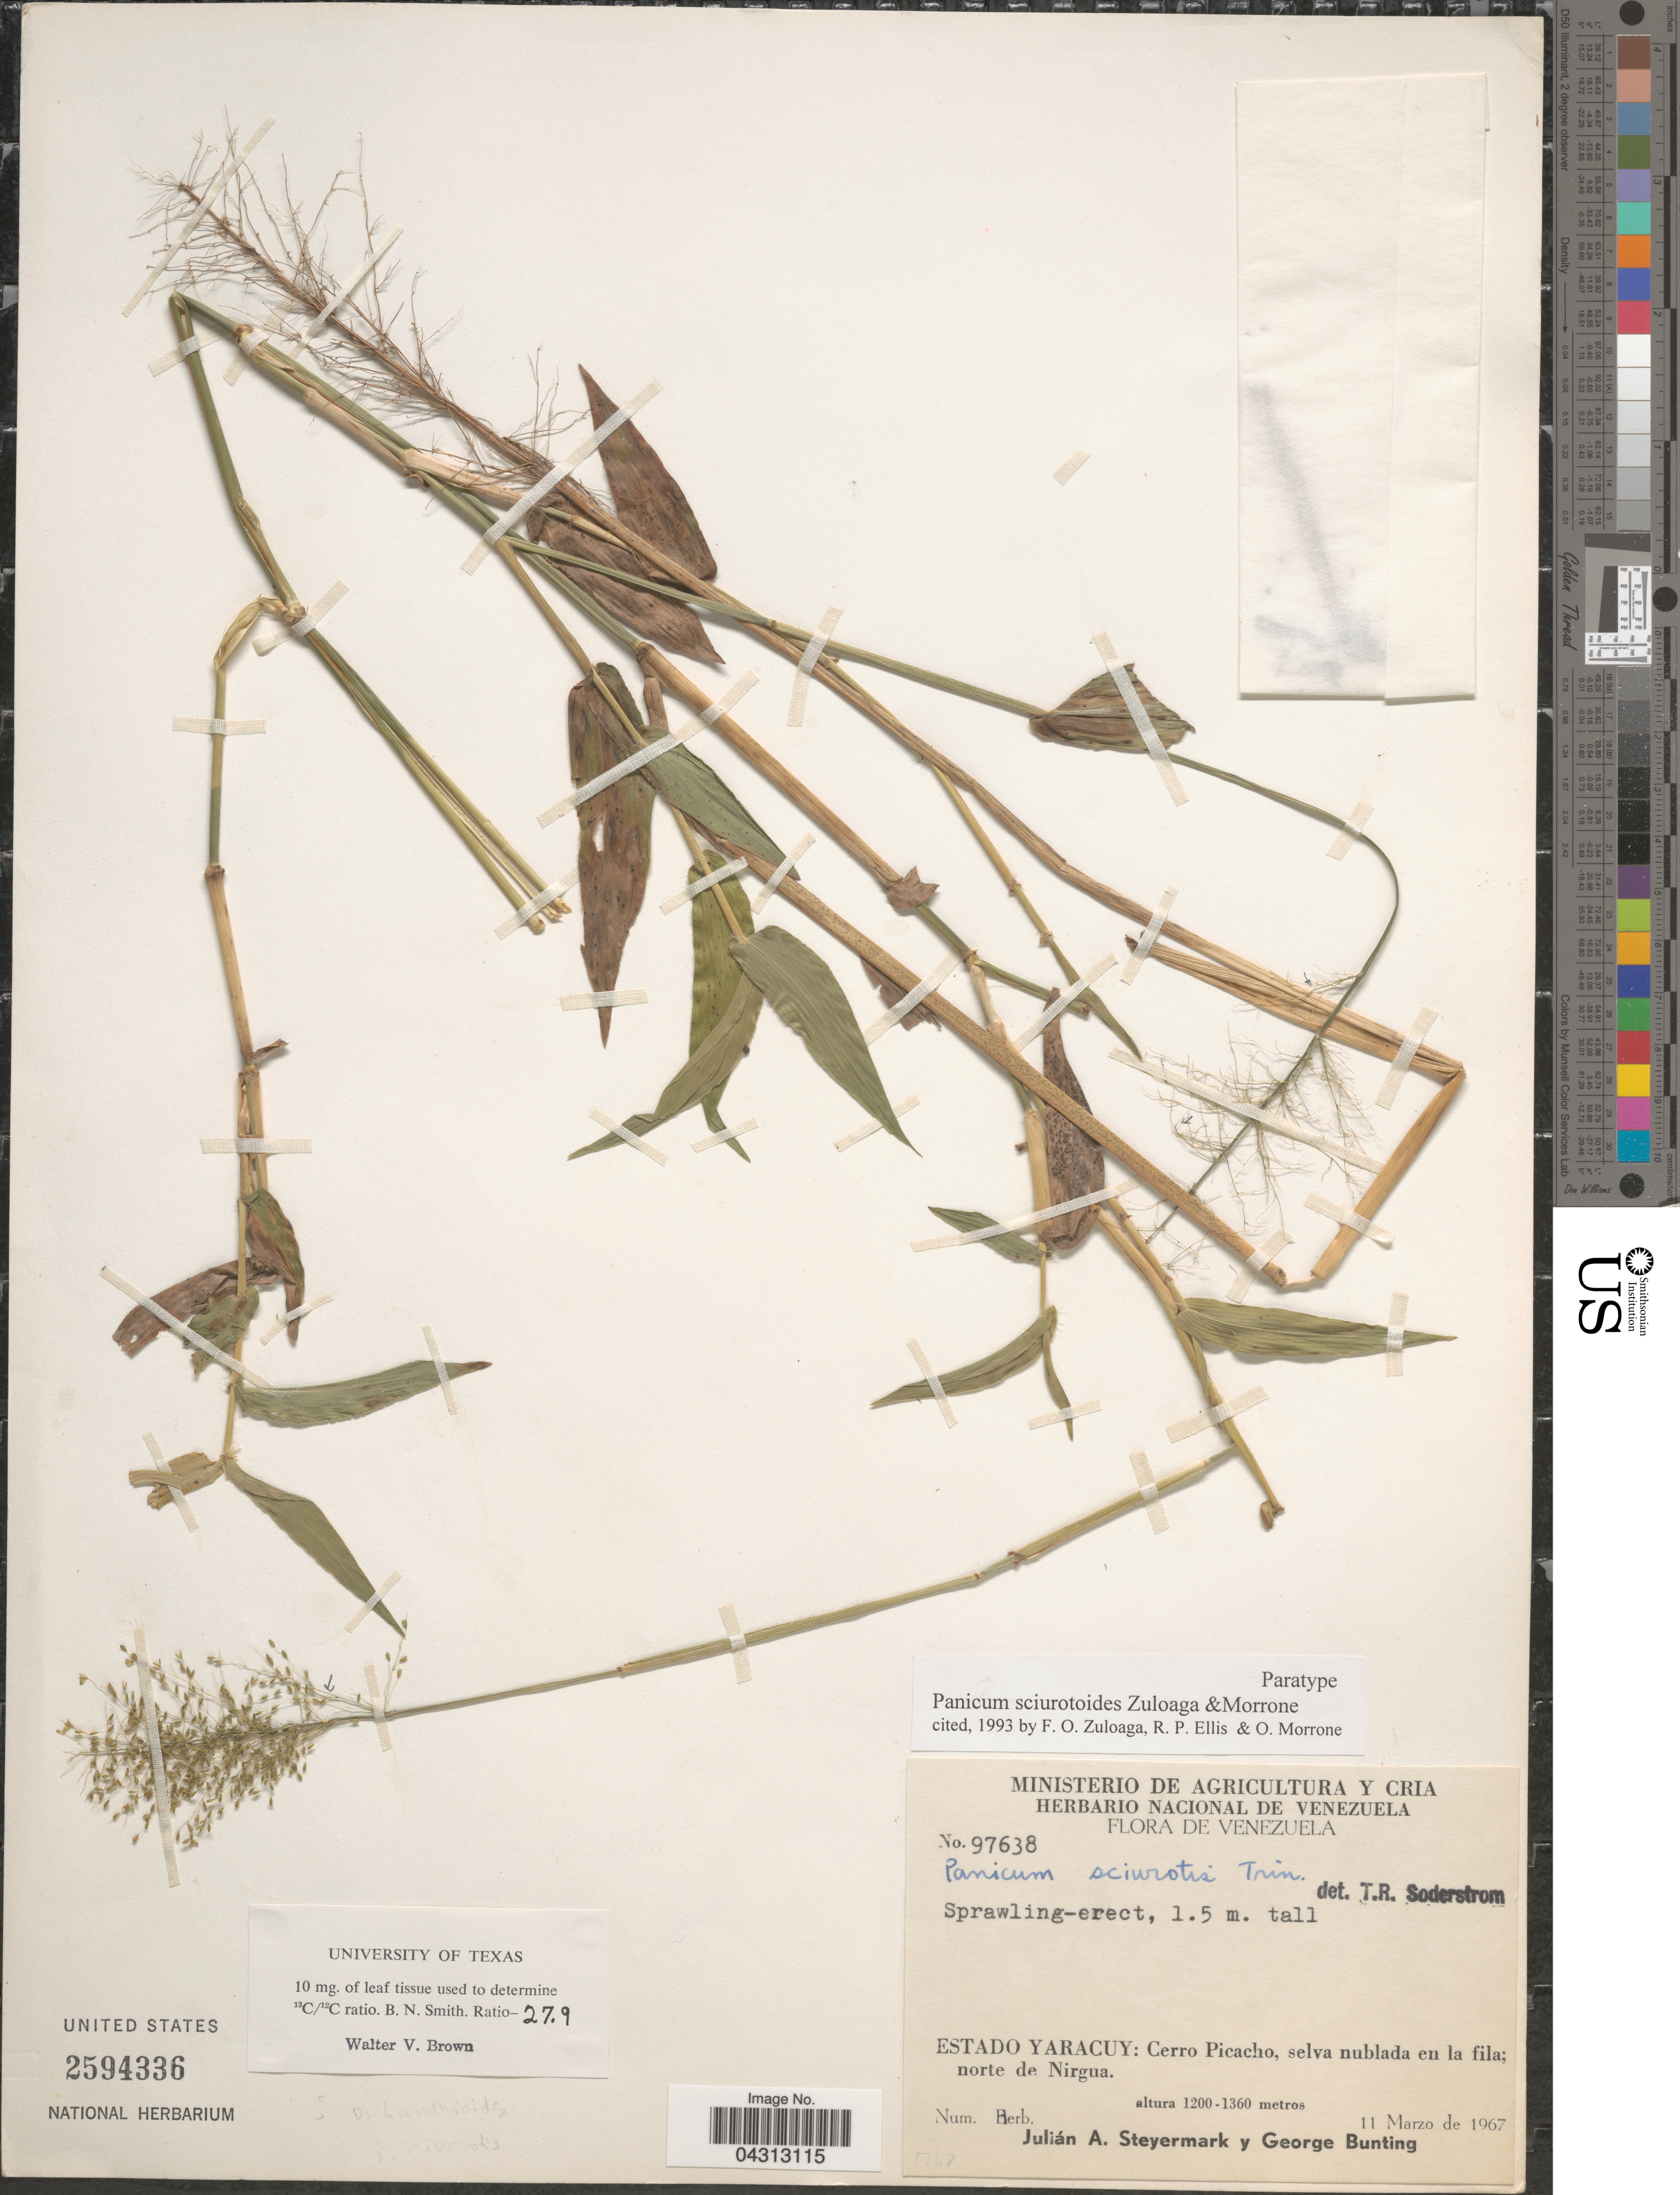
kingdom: Plantae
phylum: Tracheophyta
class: Liliopsida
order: Poales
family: Poaceae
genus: Dichanthelium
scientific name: Dichanthelium sciurotoides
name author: (Zuloaga & Morrone) Davidse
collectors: J. Steyermark & G. S. Bunting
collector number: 97638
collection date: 1967-03-11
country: Venezuela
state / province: Yaracuy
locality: Cerro Picacho, selva nublada en la fila; norte de Nirgua.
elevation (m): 1200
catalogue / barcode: US 2594336